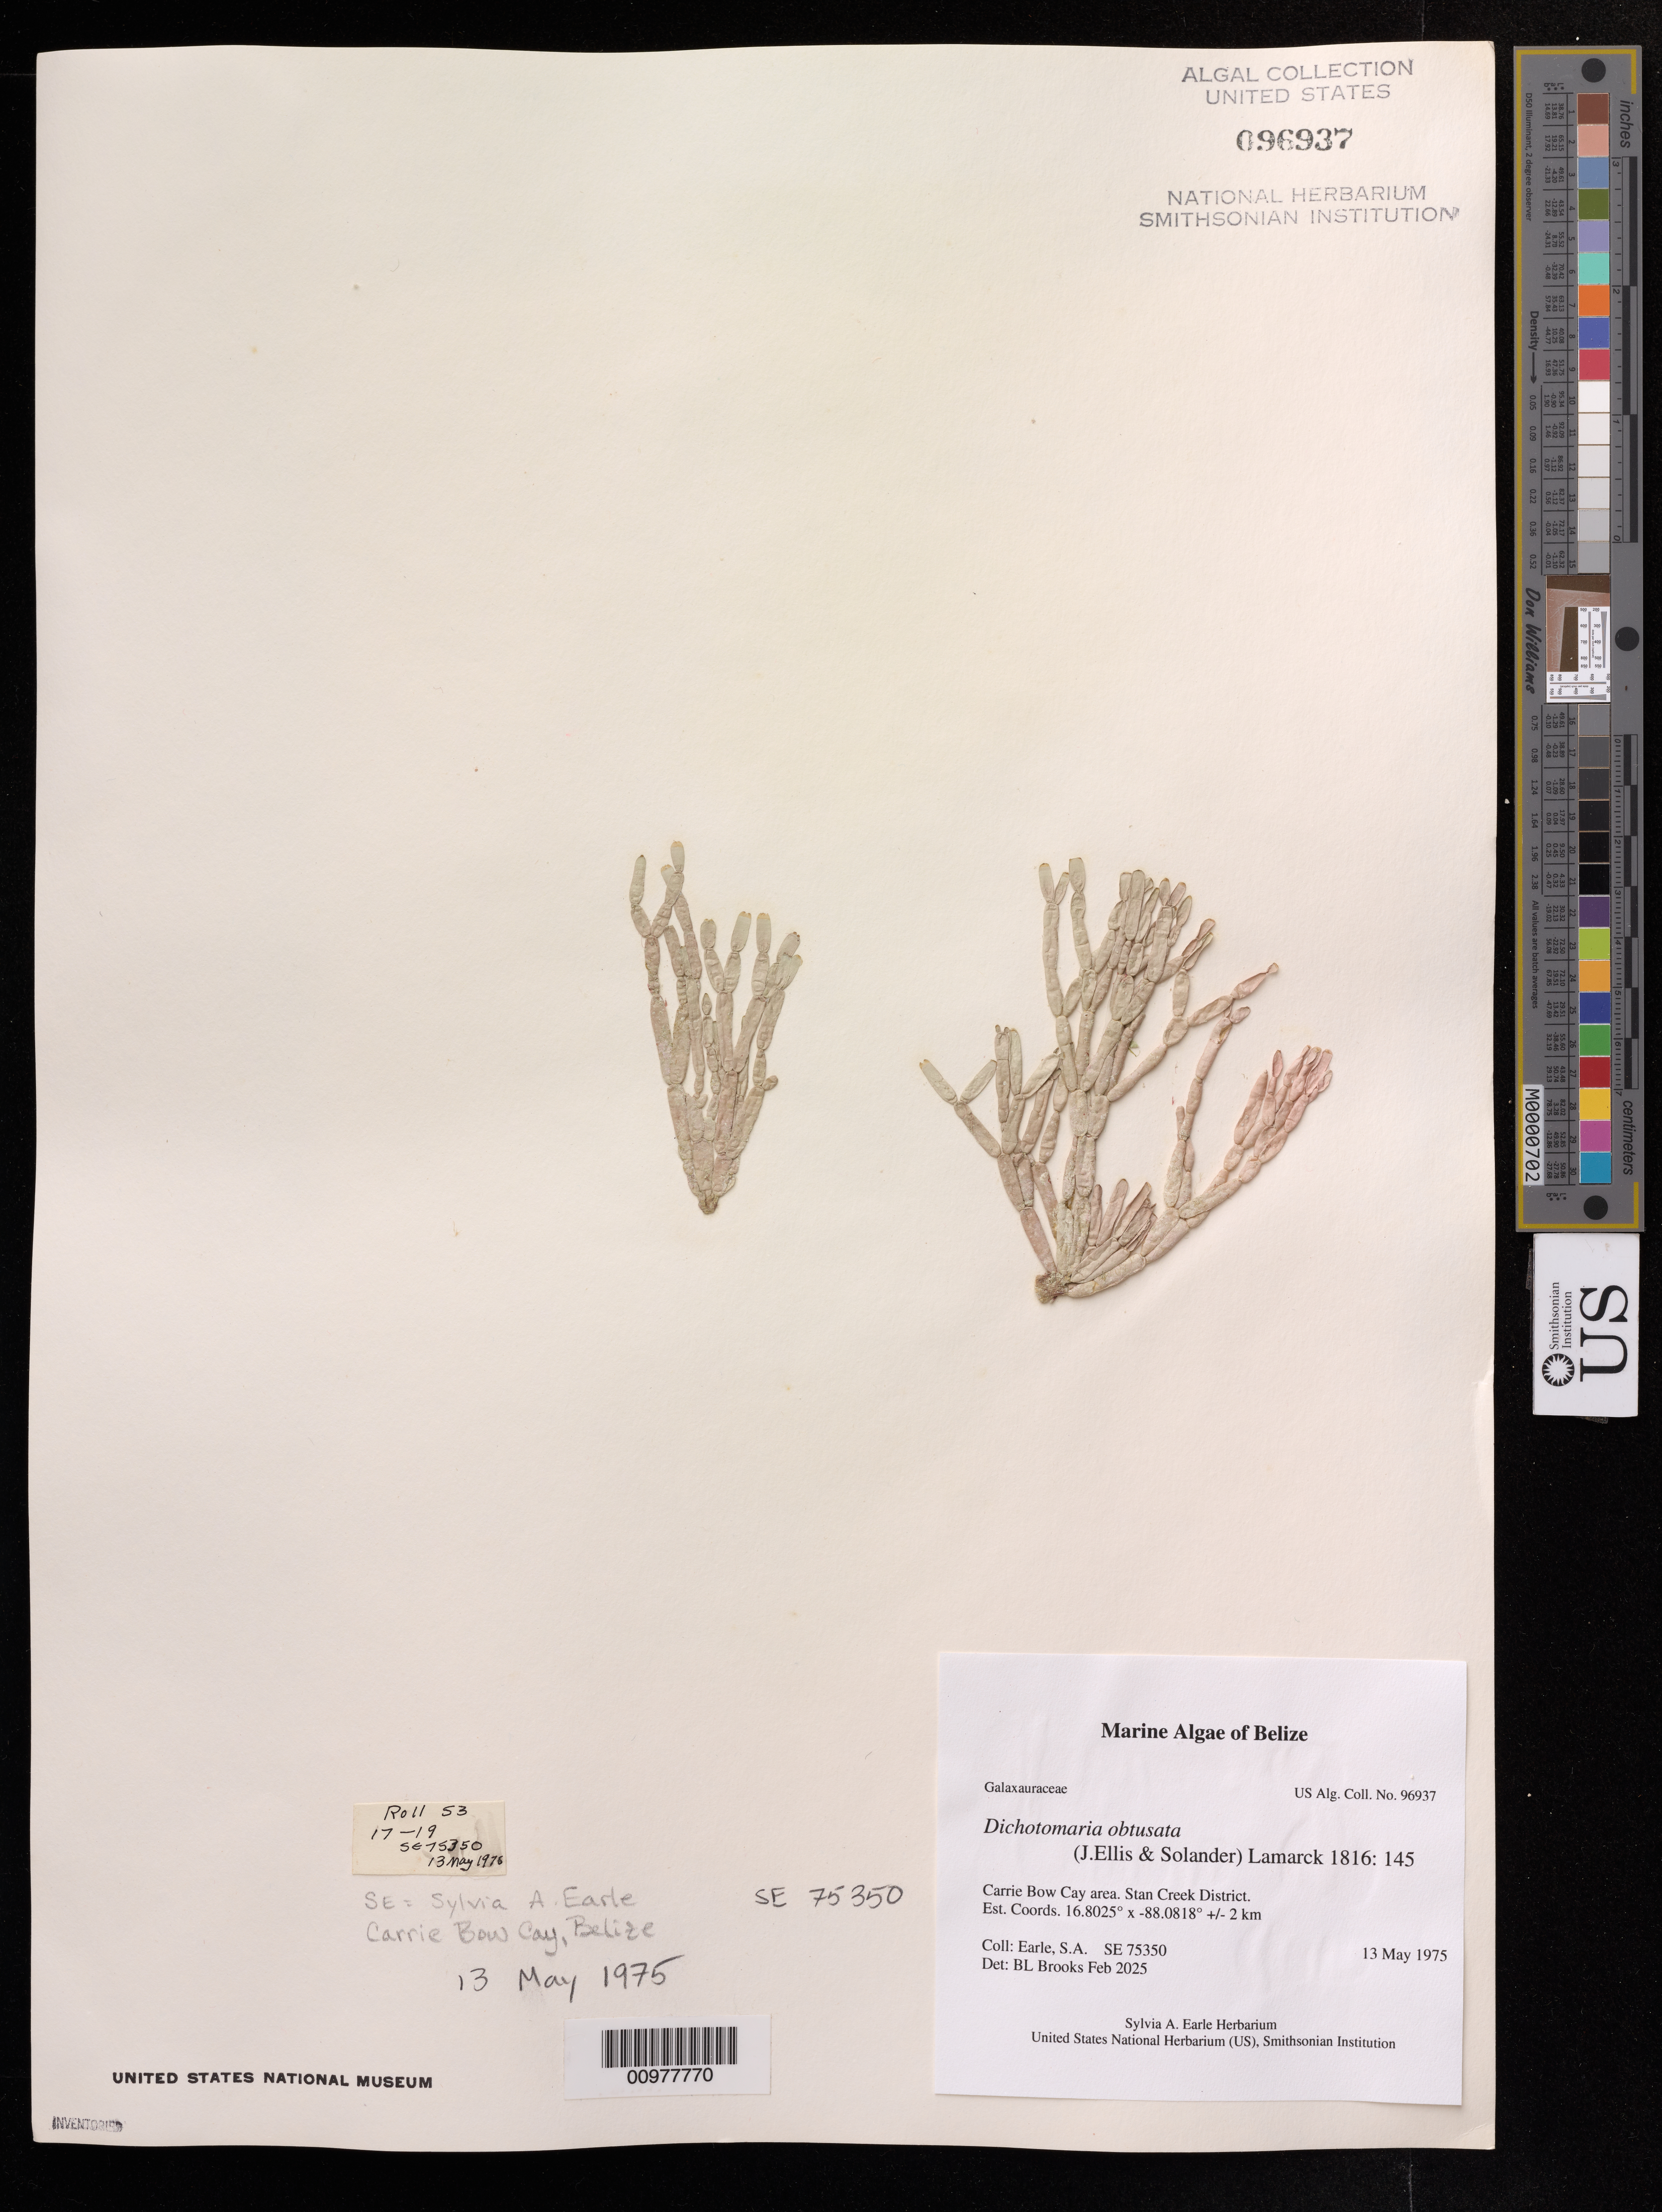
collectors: S. A. Earle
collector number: SE 75350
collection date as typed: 13 May 1975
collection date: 1975-05-13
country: Belize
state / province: Stann Creek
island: Carrie Bow Cay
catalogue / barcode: US 96937